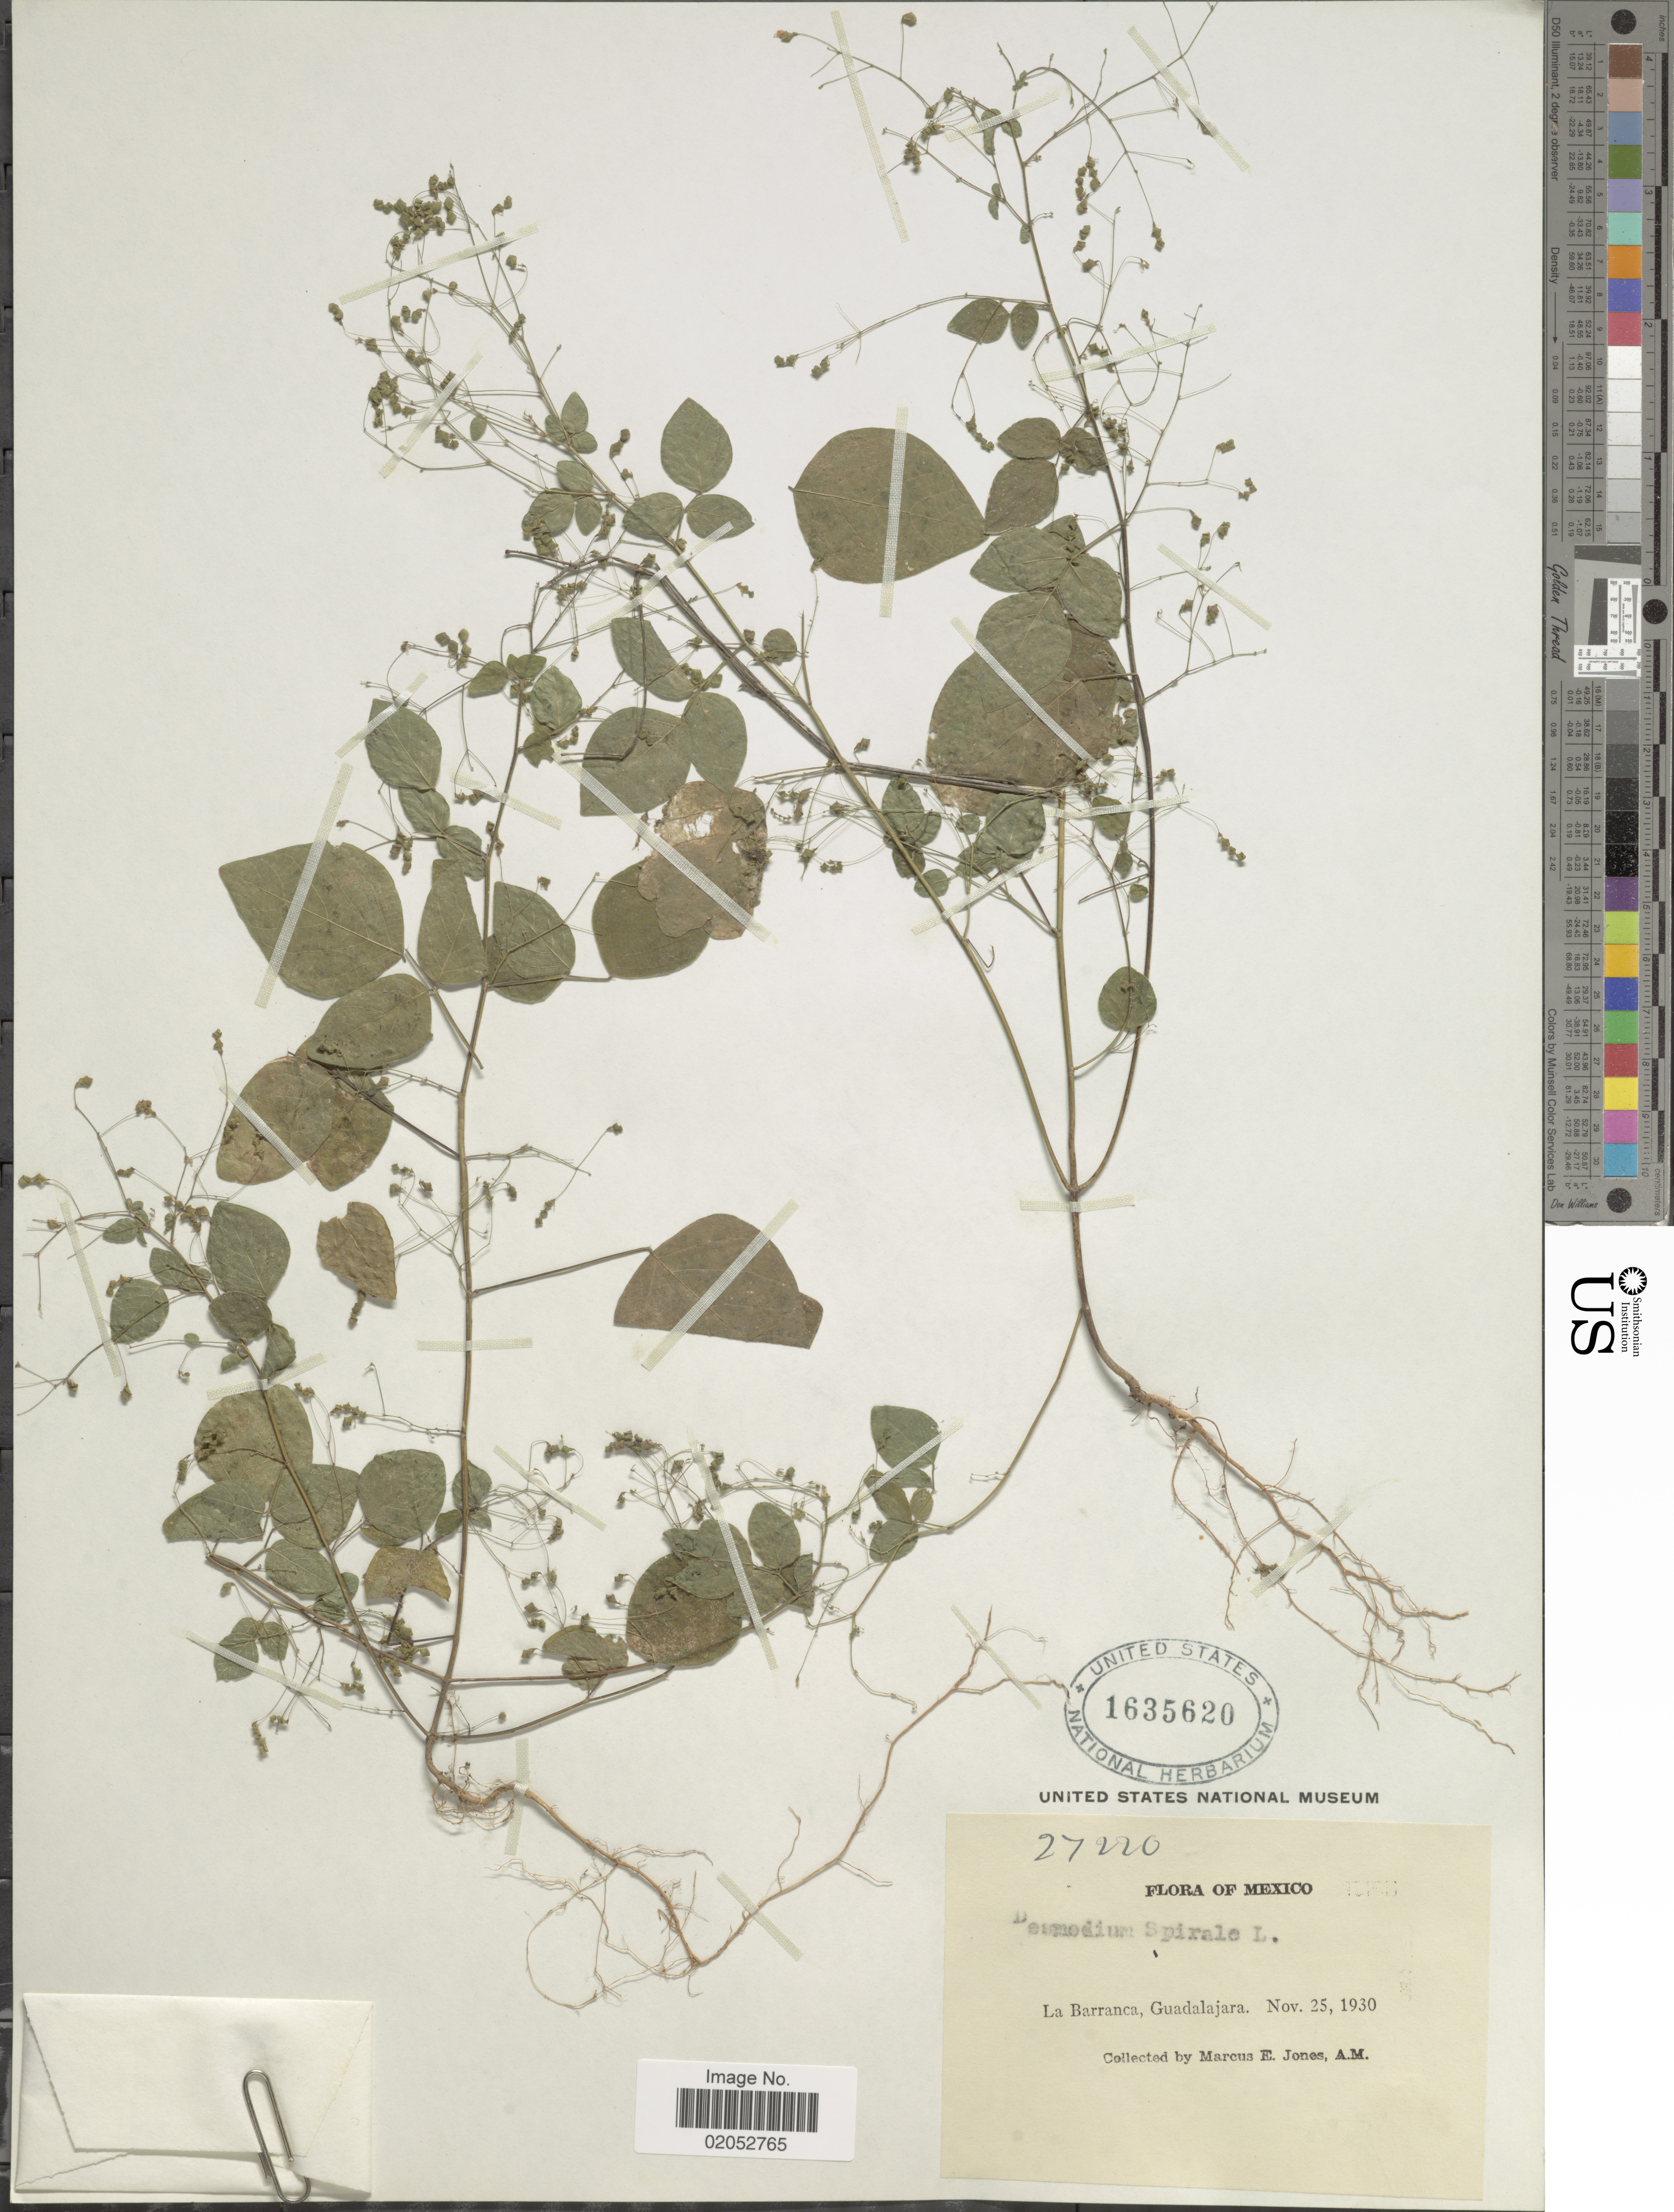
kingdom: Plantae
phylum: Tracheophyta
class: Magnoliopsida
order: Fabales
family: Fabaceae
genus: Desmodium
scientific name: Desmodium procumbens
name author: (Mill.) Hitchc.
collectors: M. E. Jones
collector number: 27220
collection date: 1930-11-25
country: Mexico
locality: La Barranca, Guadalajara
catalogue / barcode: US 1635620